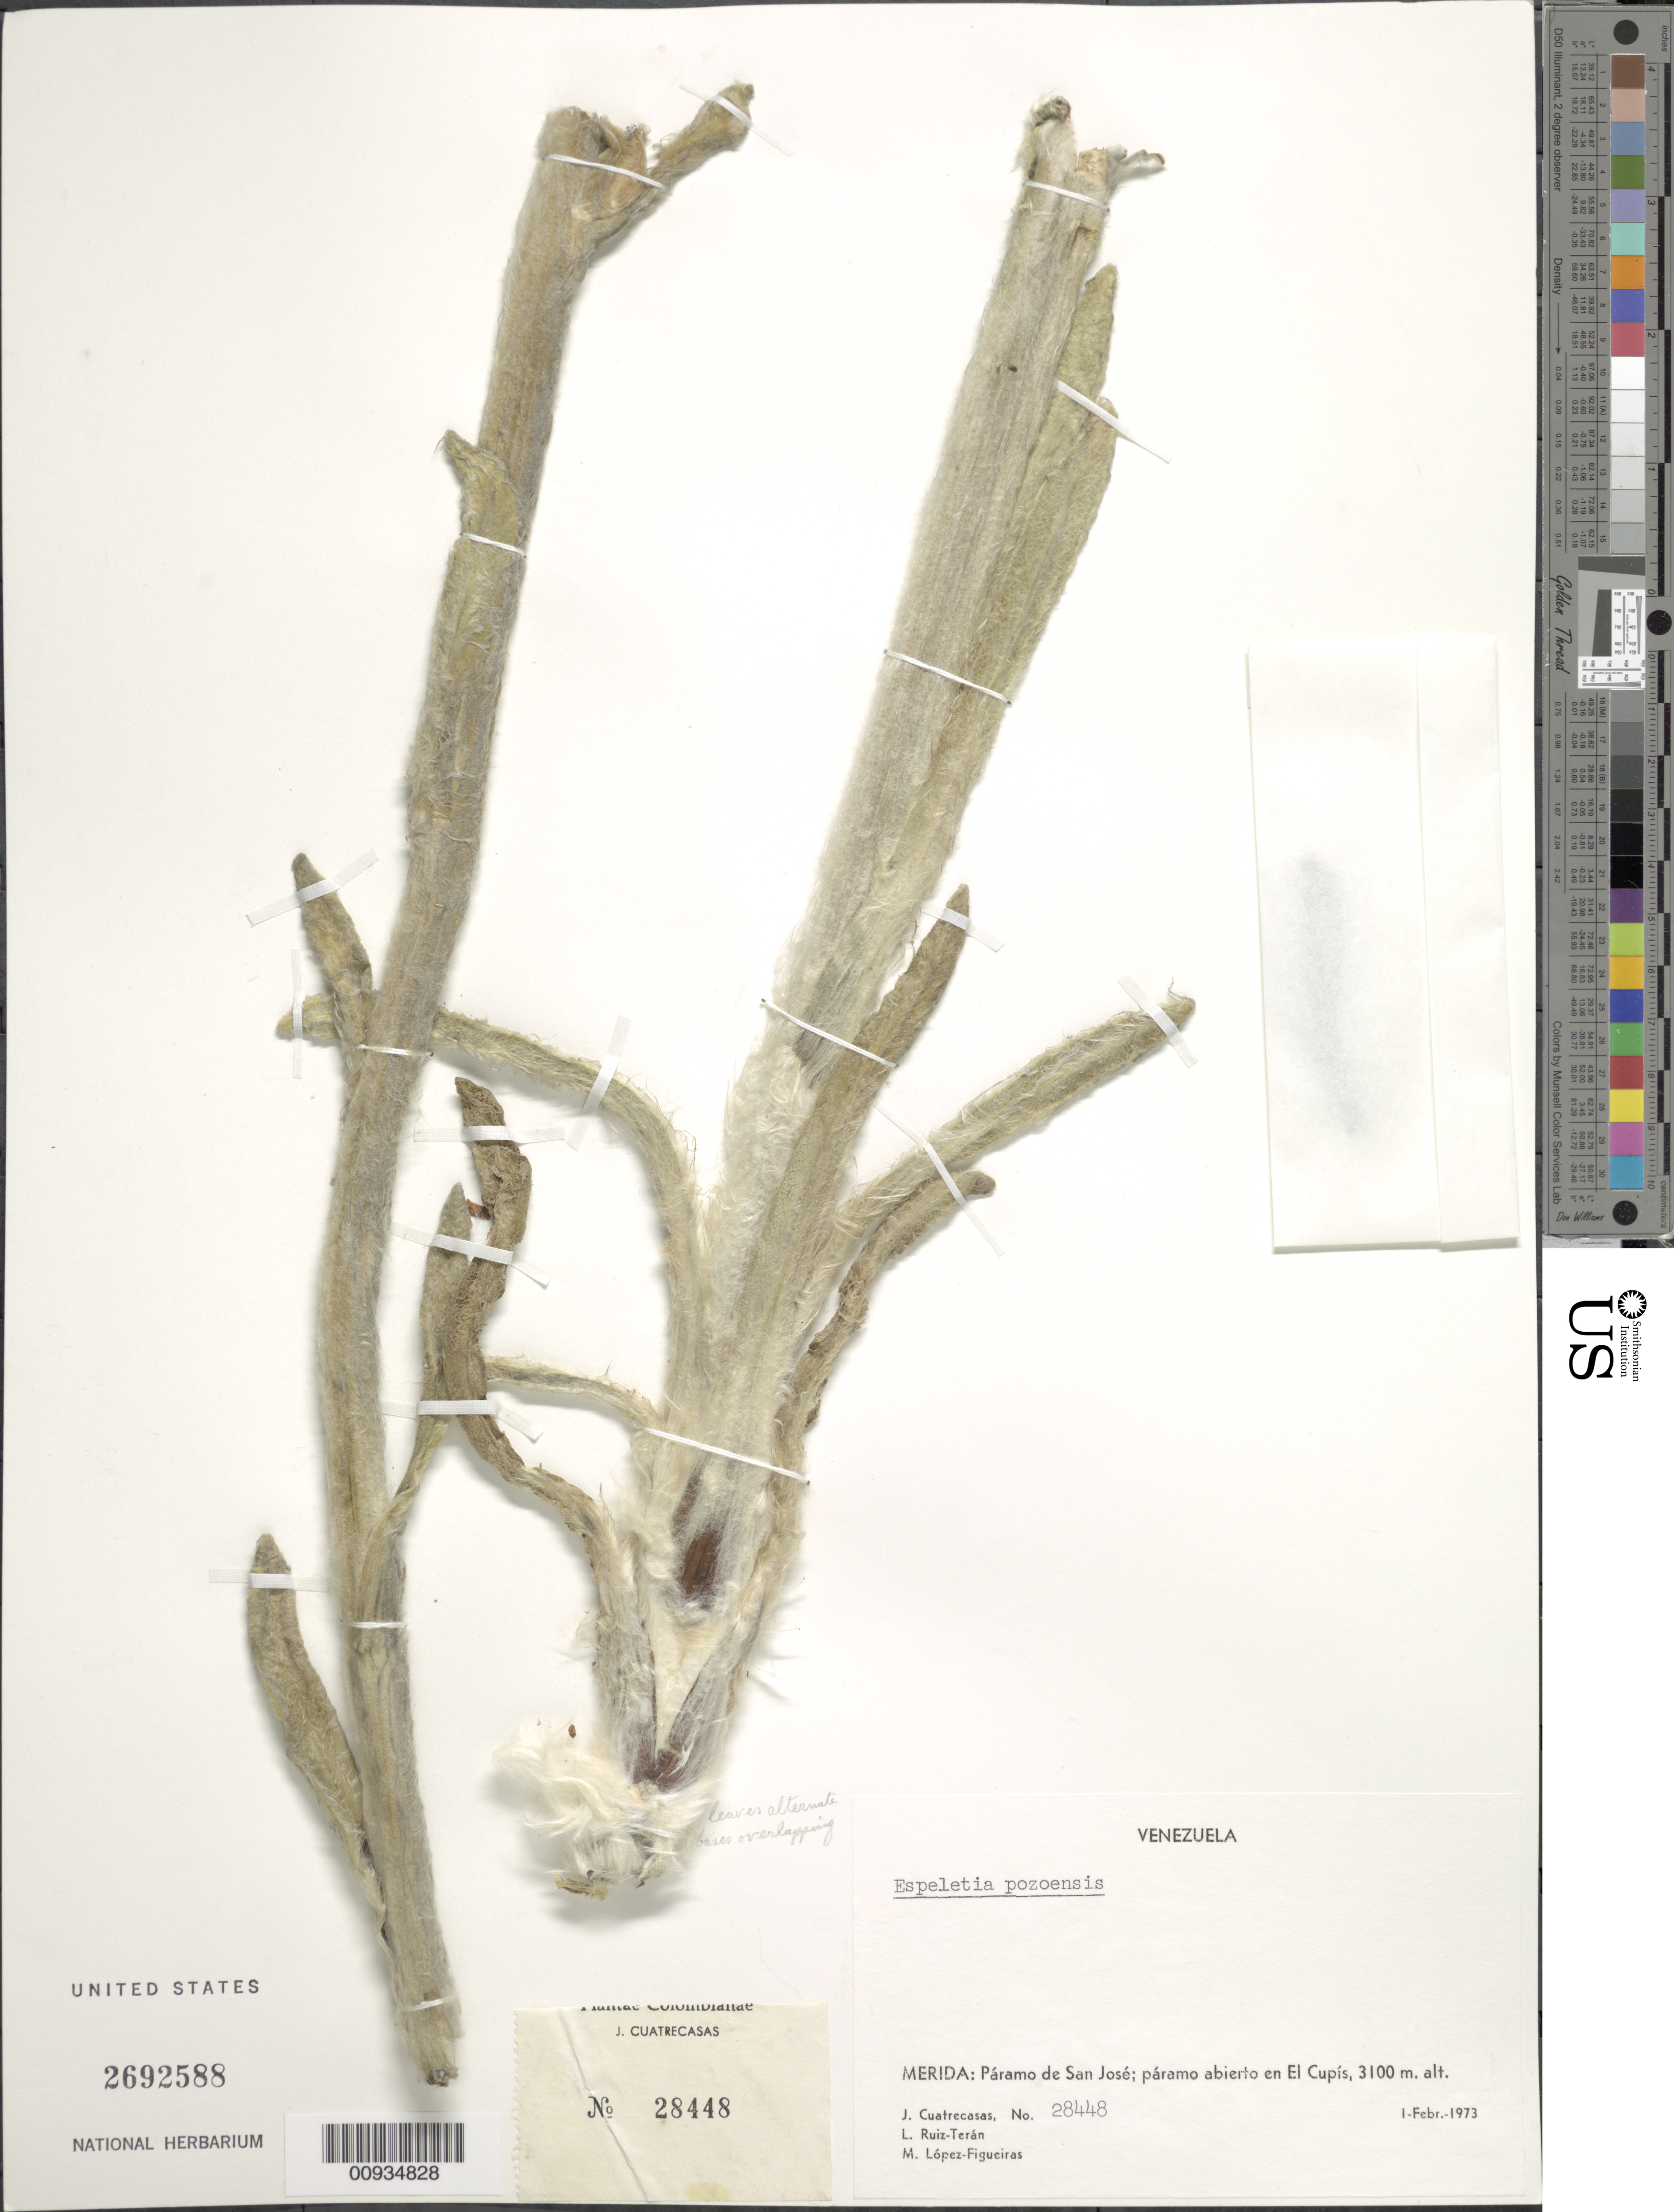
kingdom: Plantae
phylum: Tracheophyta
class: Magnoliopsida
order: Asterales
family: Asteraceae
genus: Espeletiopsis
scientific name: Espeletiopsis pozoensis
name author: (Cuatrec.) Cuatrec.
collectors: J. Cuatrecasas, L. E. Ruíz-Terán & M. López Figueiras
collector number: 28448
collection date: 1973-02-01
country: Venezuela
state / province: Mérida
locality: Paramo de San Jose, paramo abierto en El Cupis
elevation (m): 3100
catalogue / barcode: US 2692588